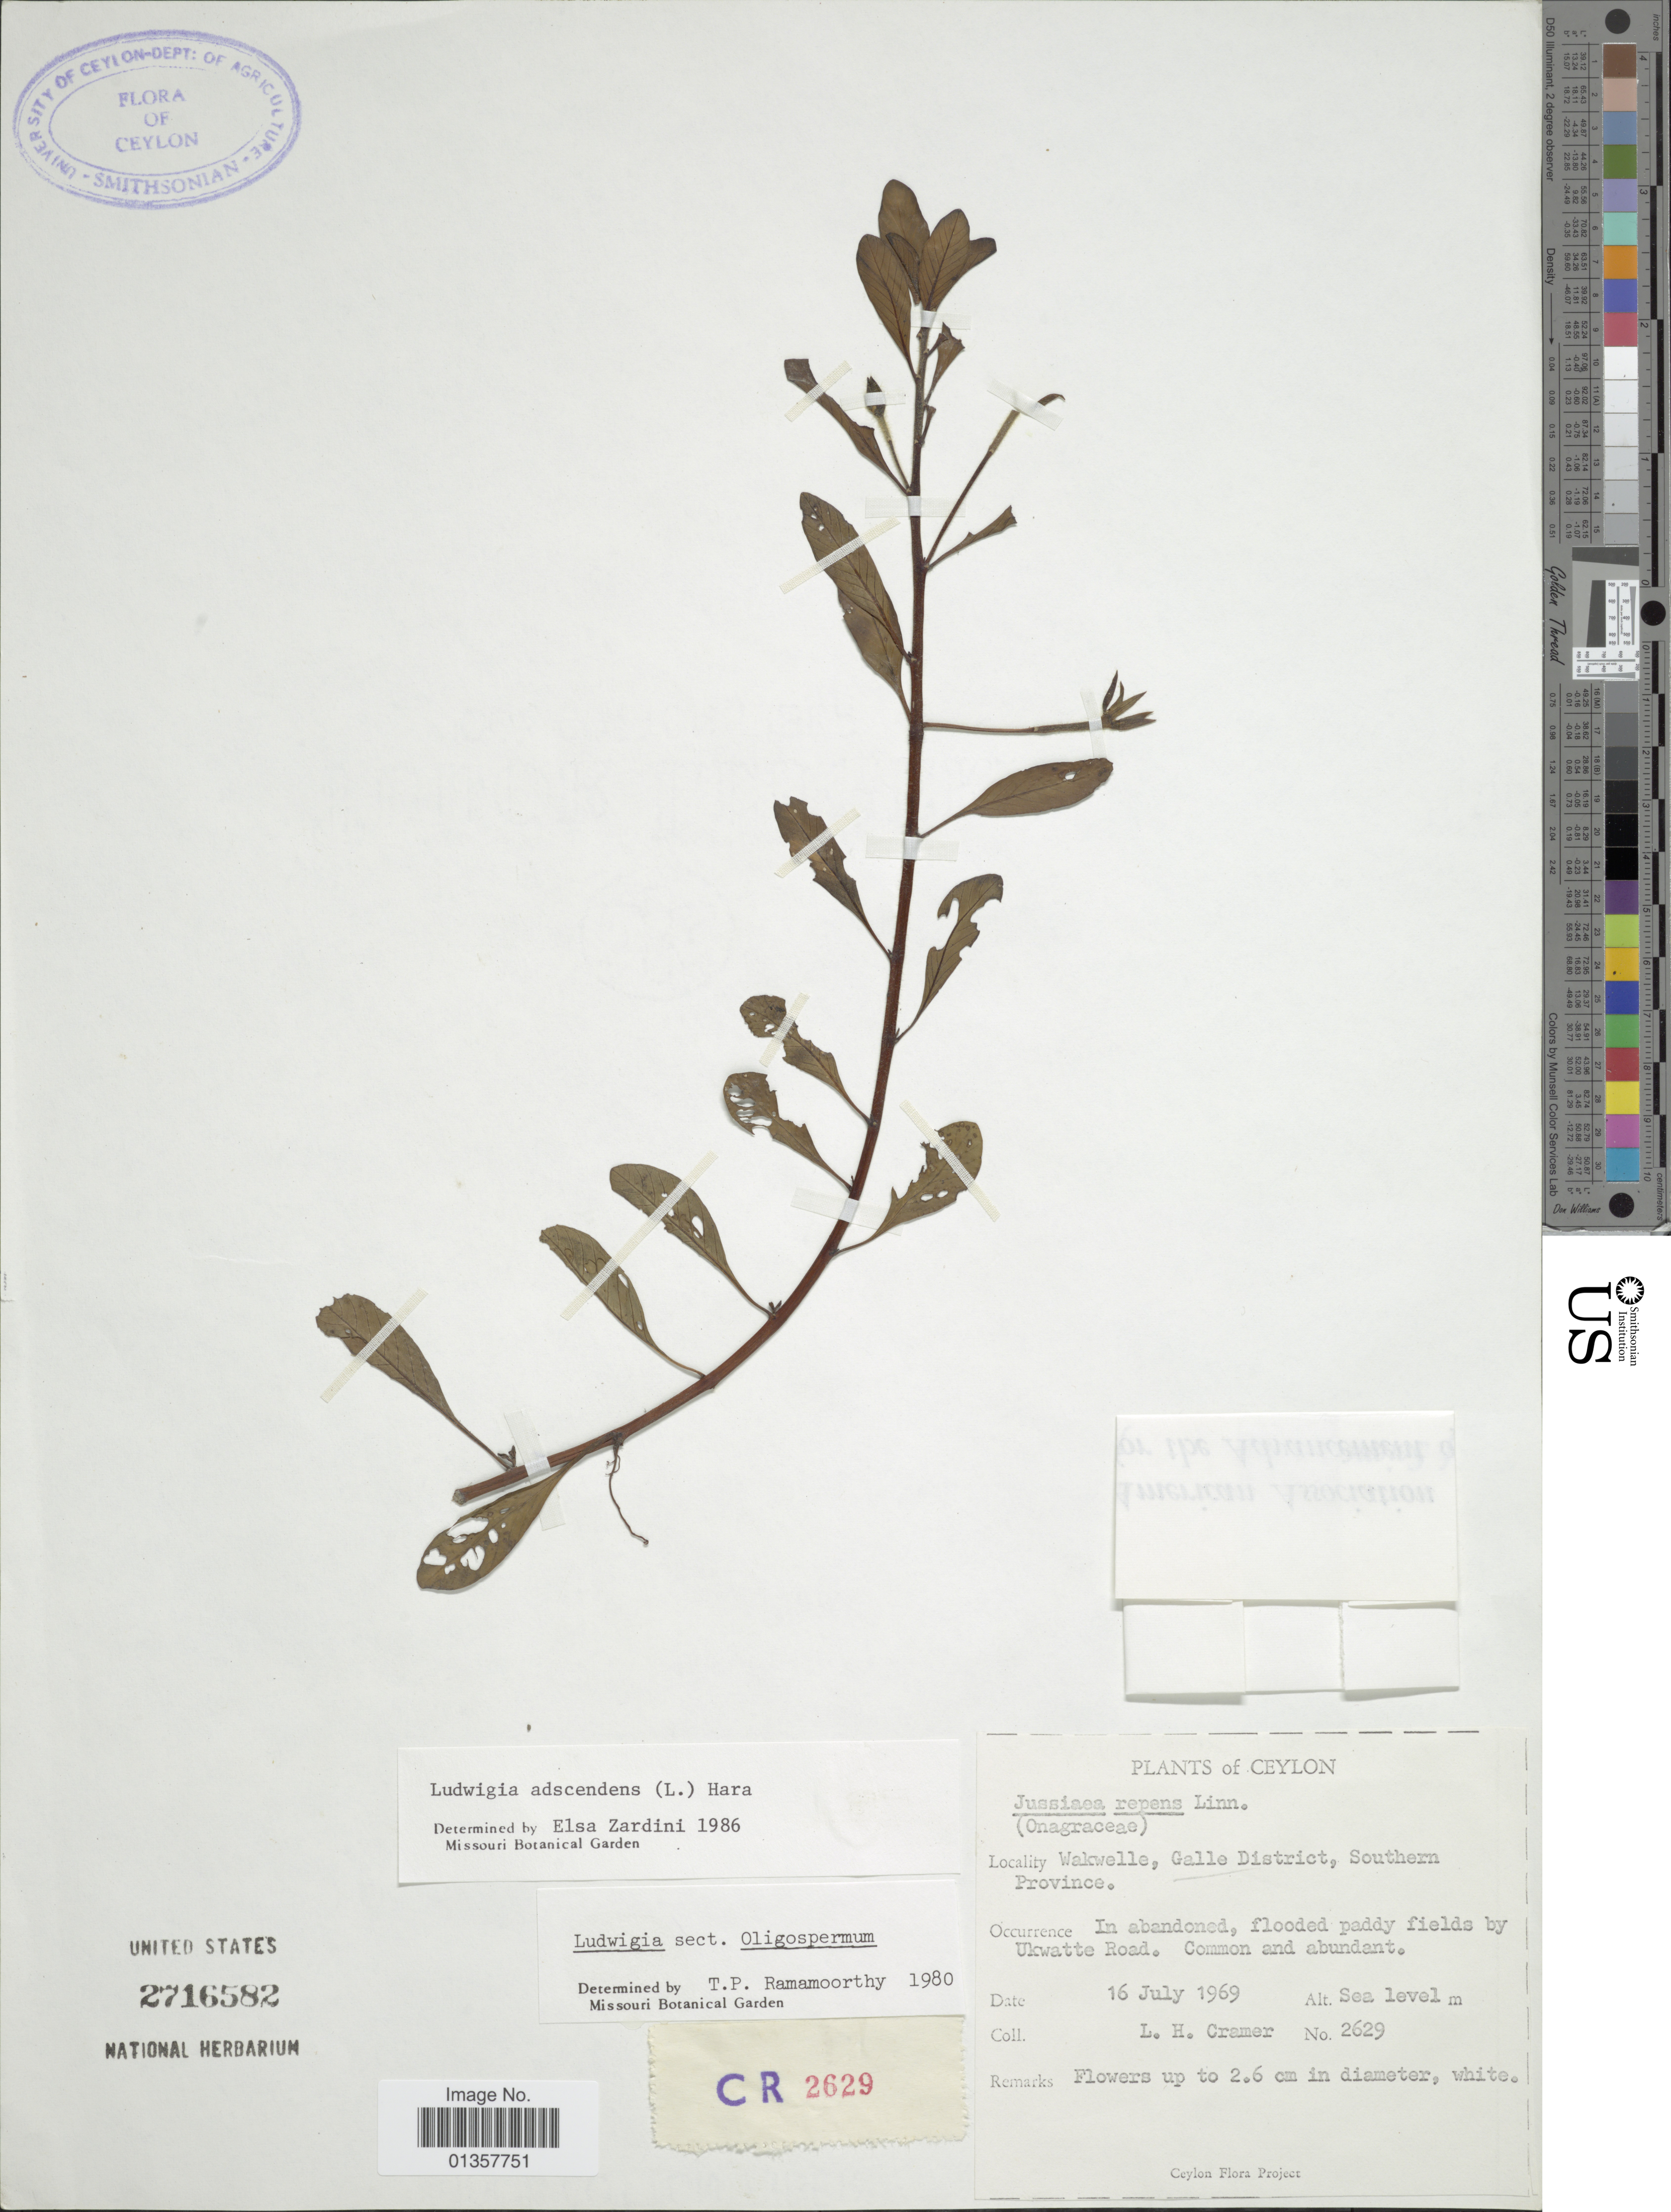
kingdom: Plantae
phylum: Tracheophyta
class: Magnoliopsida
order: Myrtales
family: Onagraceae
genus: Ludwigia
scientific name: Ludwigia adscendens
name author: (L.) H. Hara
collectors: L. H. Cramer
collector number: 2629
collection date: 1969-07-16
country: Sri Lanka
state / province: Southern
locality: Ceylon, Wakwelle, Galle District, Southern Province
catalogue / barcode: US 2716582